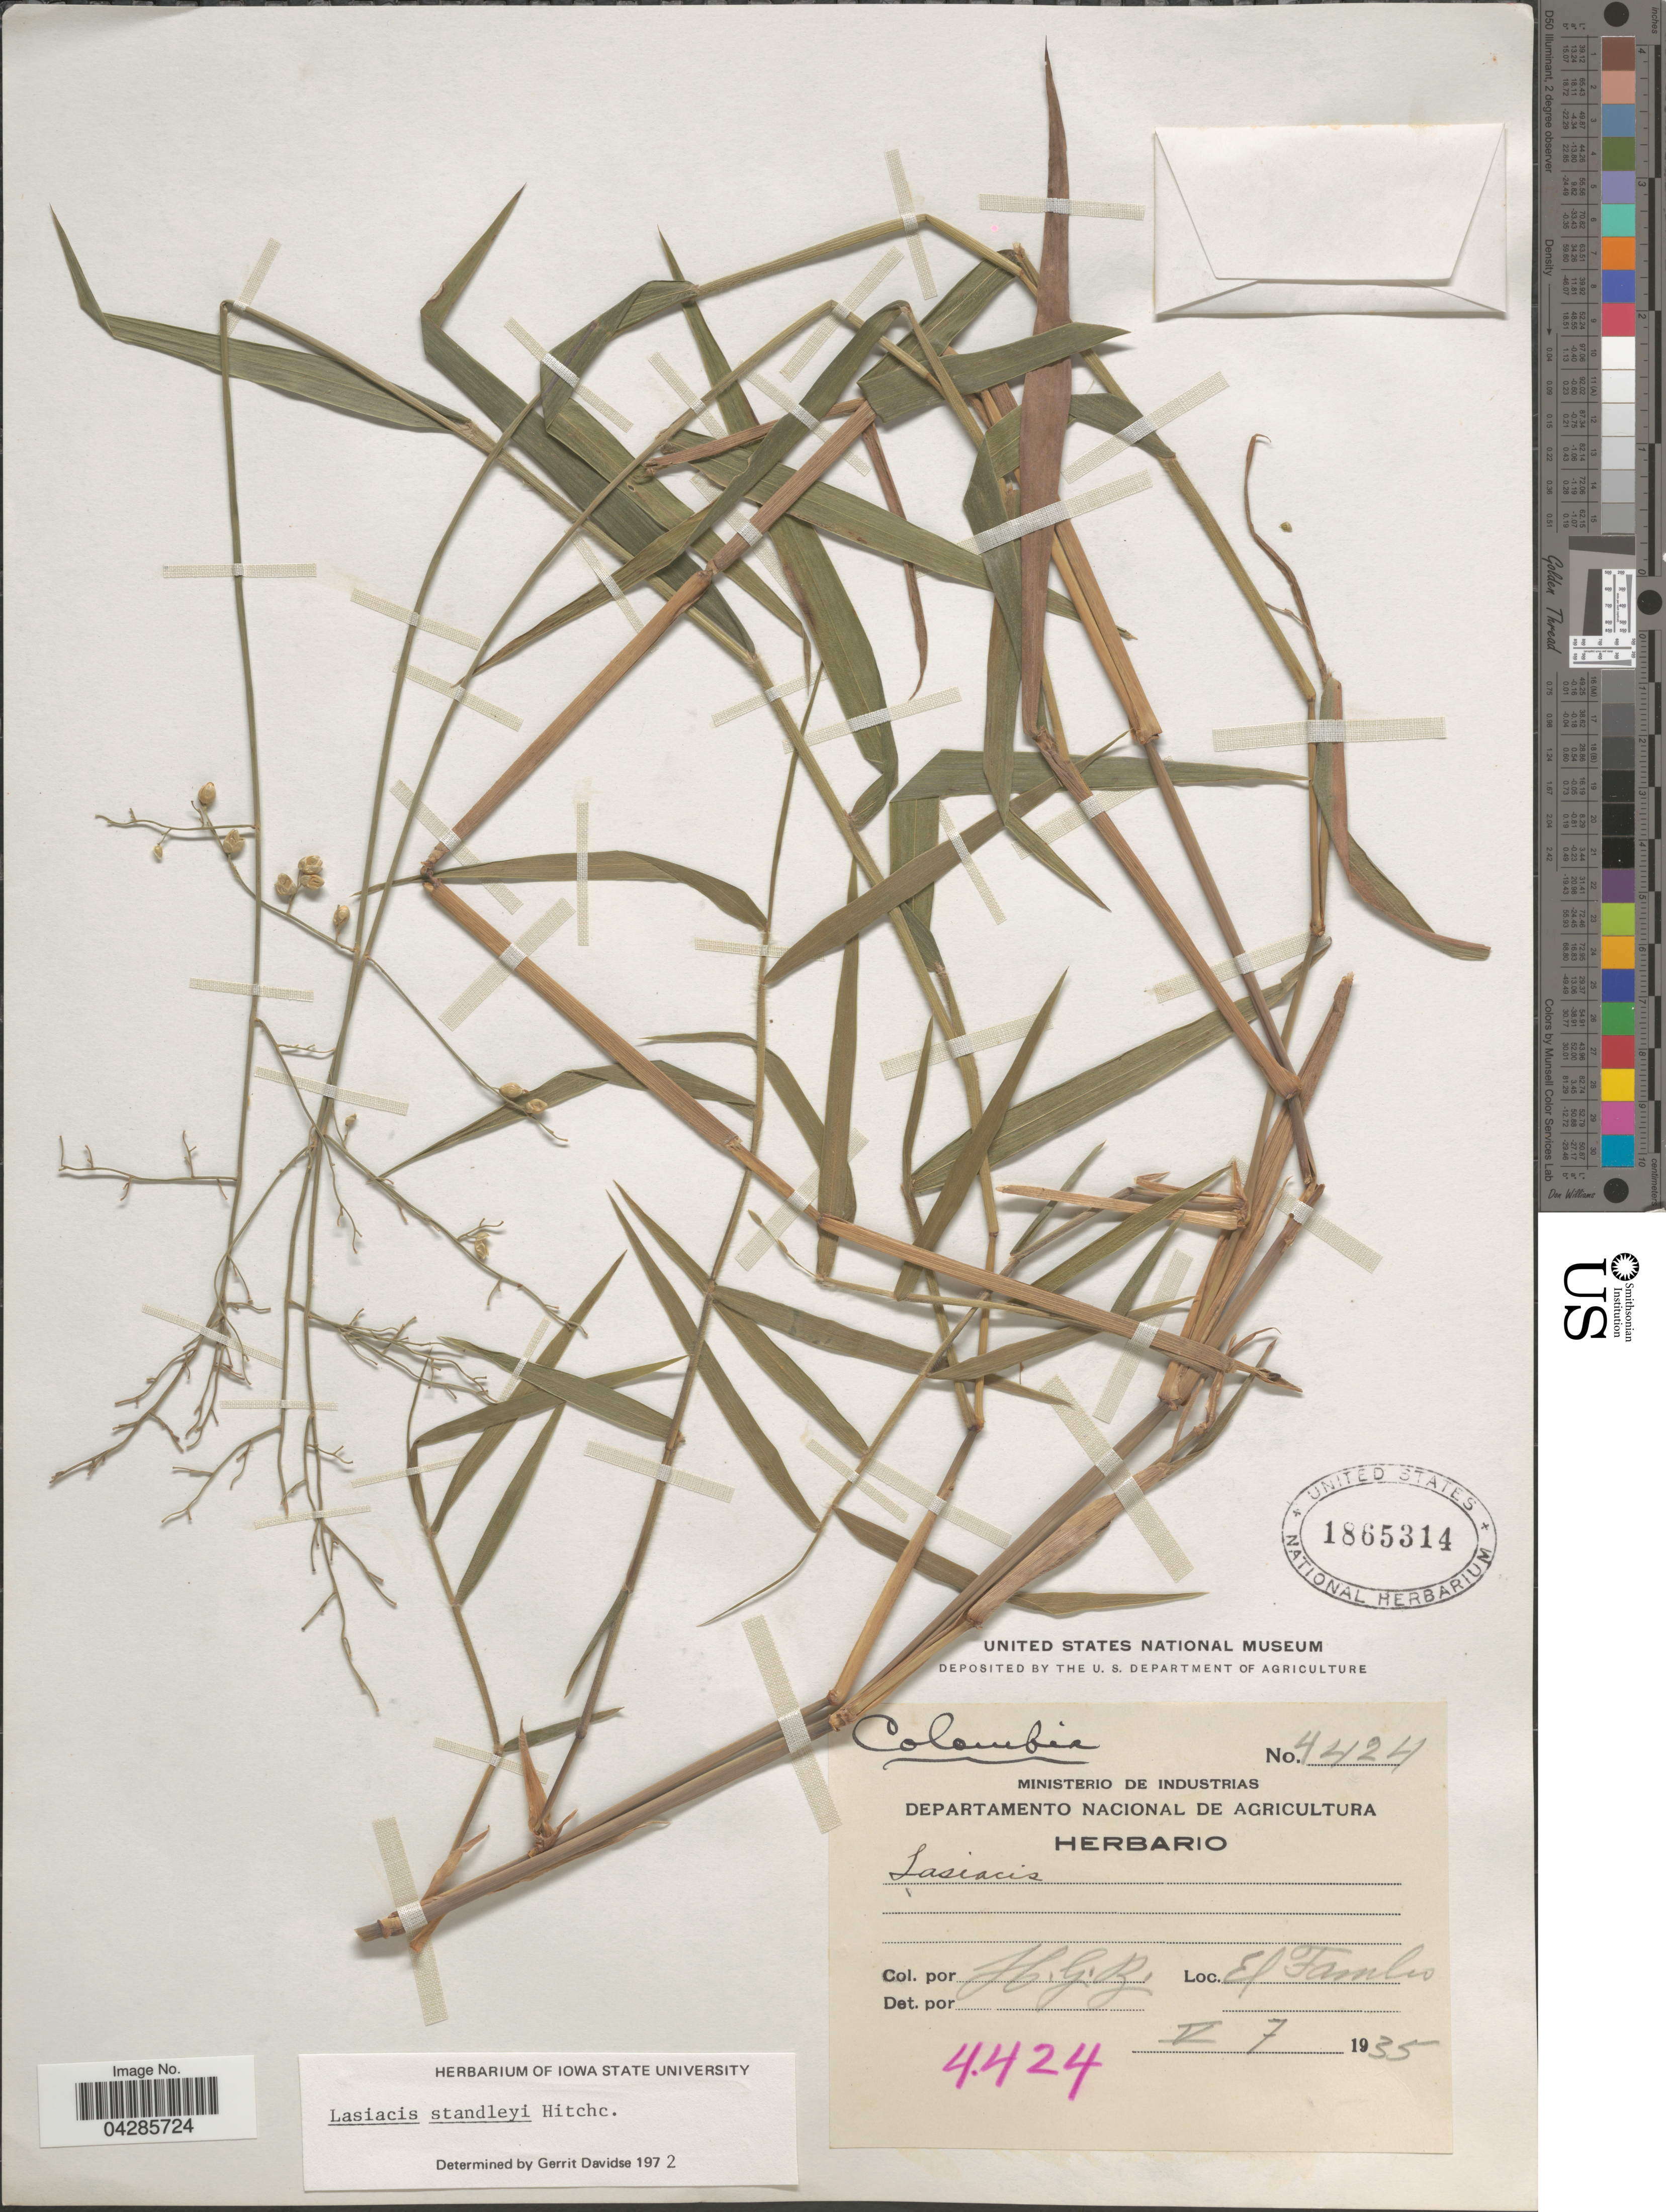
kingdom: Plantae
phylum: Tracheophyta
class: Liliopsida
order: Poales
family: Poaceae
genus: Lasiacis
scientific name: Lasiacis standleyi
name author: Hitchc.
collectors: H. G. B.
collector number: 4424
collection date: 1935-05-07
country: Colombia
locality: El Tambo.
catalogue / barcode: US 1865314